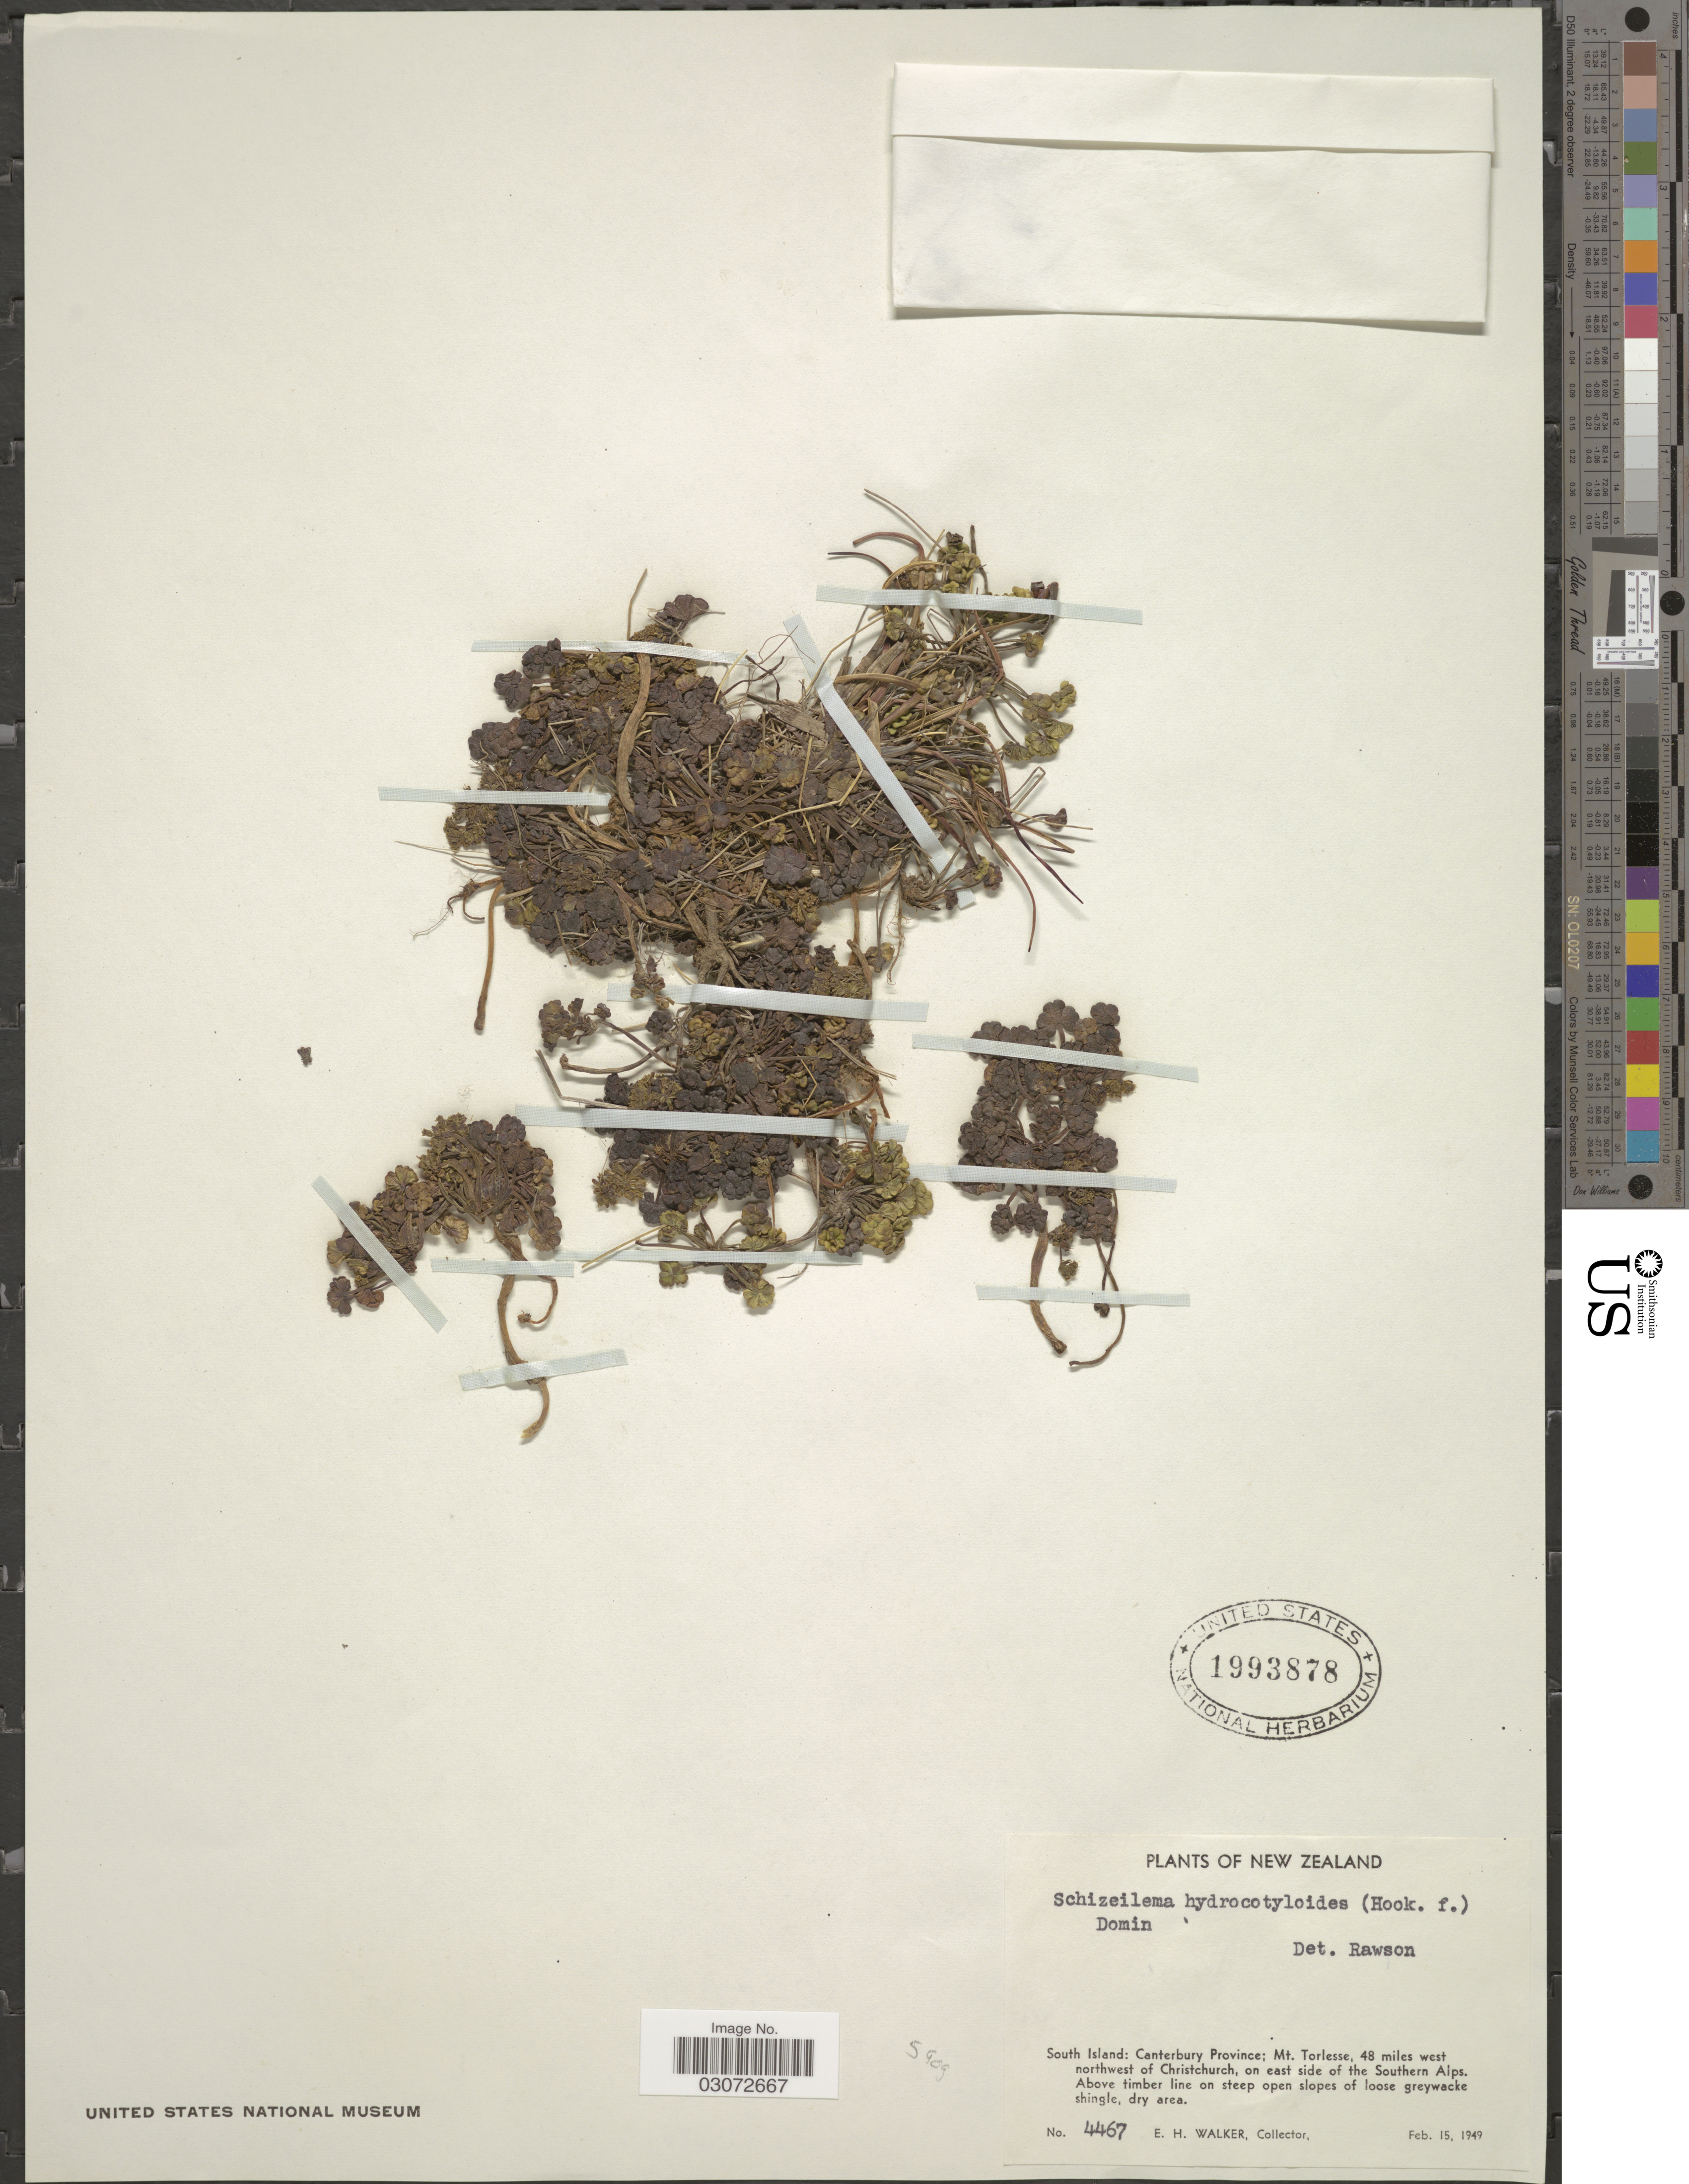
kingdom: Plantae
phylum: Tracheophyta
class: Magnoliopsida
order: Apiales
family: Apiaceae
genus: Schizeilema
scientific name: Schizeilema hydrocotyleoides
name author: Domin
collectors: E. H. Walker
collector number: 4467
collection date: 1949-02-15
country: New Zealand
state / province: Canterbury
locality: South Island: Mt. Torlesse, 48 miles west northwest of Christchurch, on east side of the Southern Alps.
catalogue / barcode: US 1993878